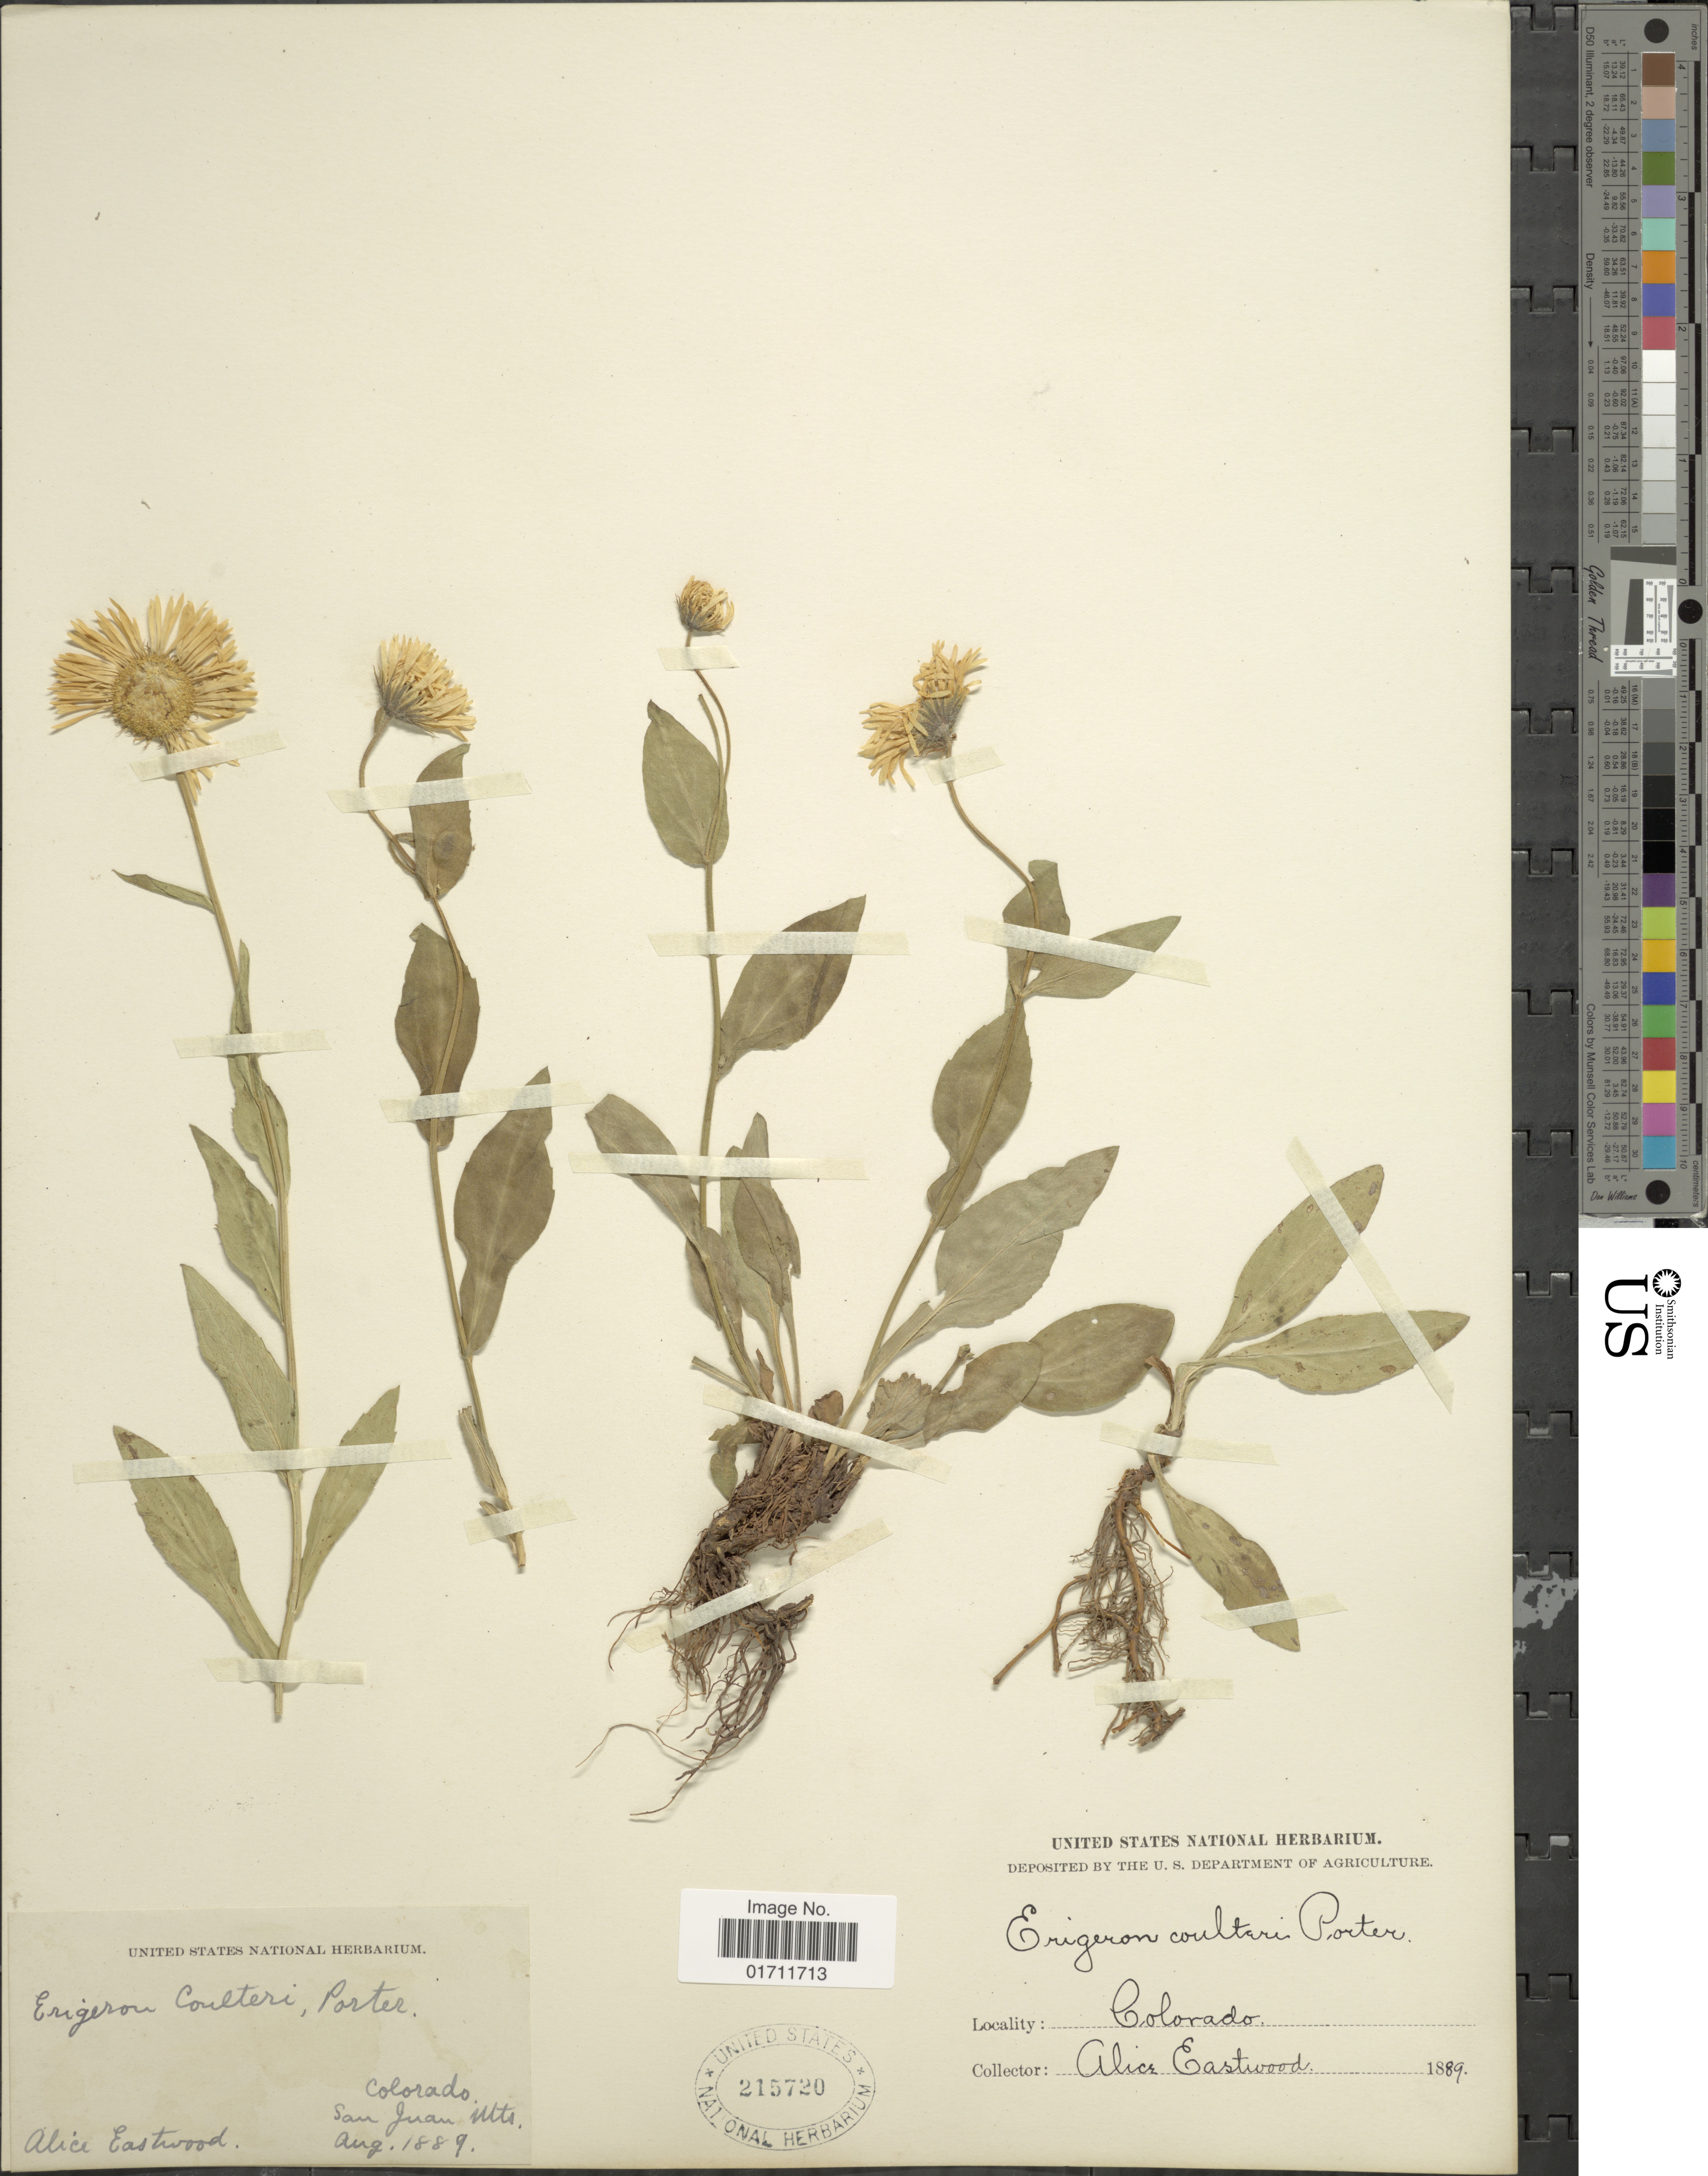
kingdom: Plantae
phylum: Tracheophyta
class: Magnoliopsida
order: Asterales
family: Asteraceae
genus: Erigeron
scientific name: Erigeron coulteri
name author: Porter in Porter & J.M. Coult.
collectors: A. Eastwood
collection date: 1889-08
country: United States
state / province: Colorado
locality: San Juan Mts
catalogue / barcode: US 215720